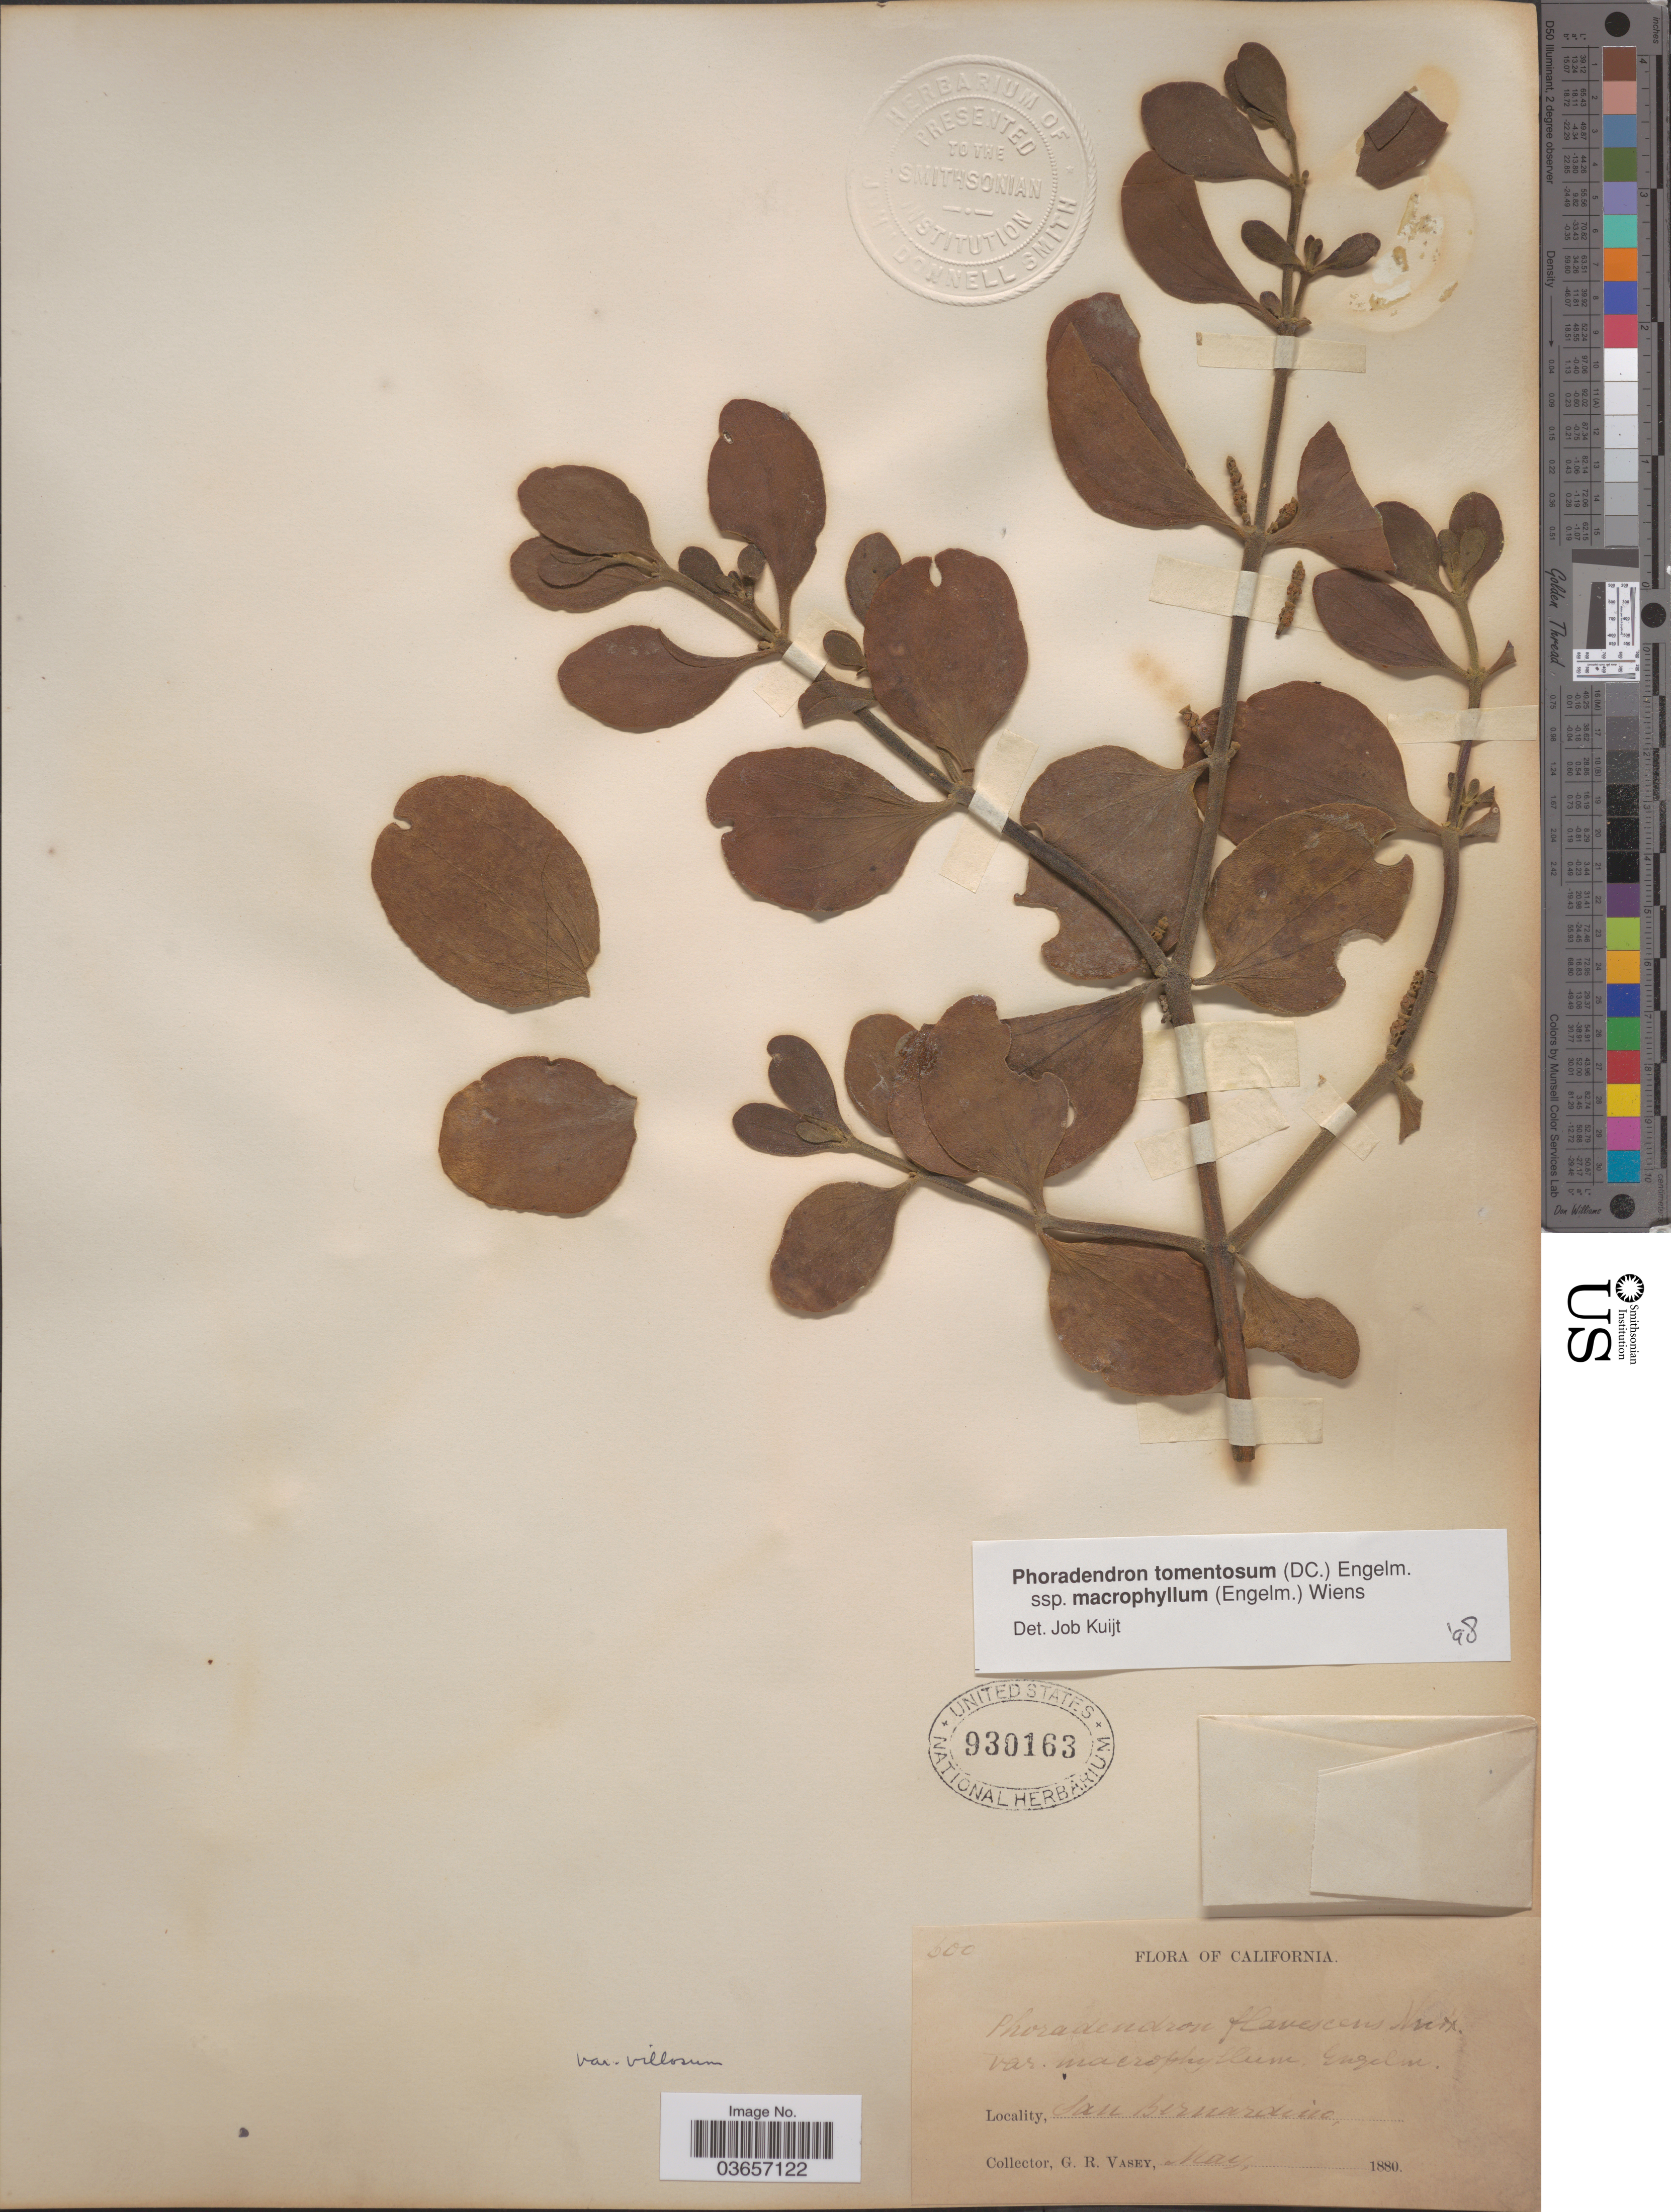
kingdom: Plantae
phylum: Tracheophyta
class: Magnoliopsida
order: Santalales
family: Viscaceae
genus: Phoradendron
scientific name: Phoradendron tomentosum subsp. macrophyllum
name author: DC.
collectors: G. R. Vasey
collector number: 600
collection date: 1880-05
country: United States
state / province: California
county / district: San Bernardino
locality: San Bernardino.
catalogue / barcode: US 930163